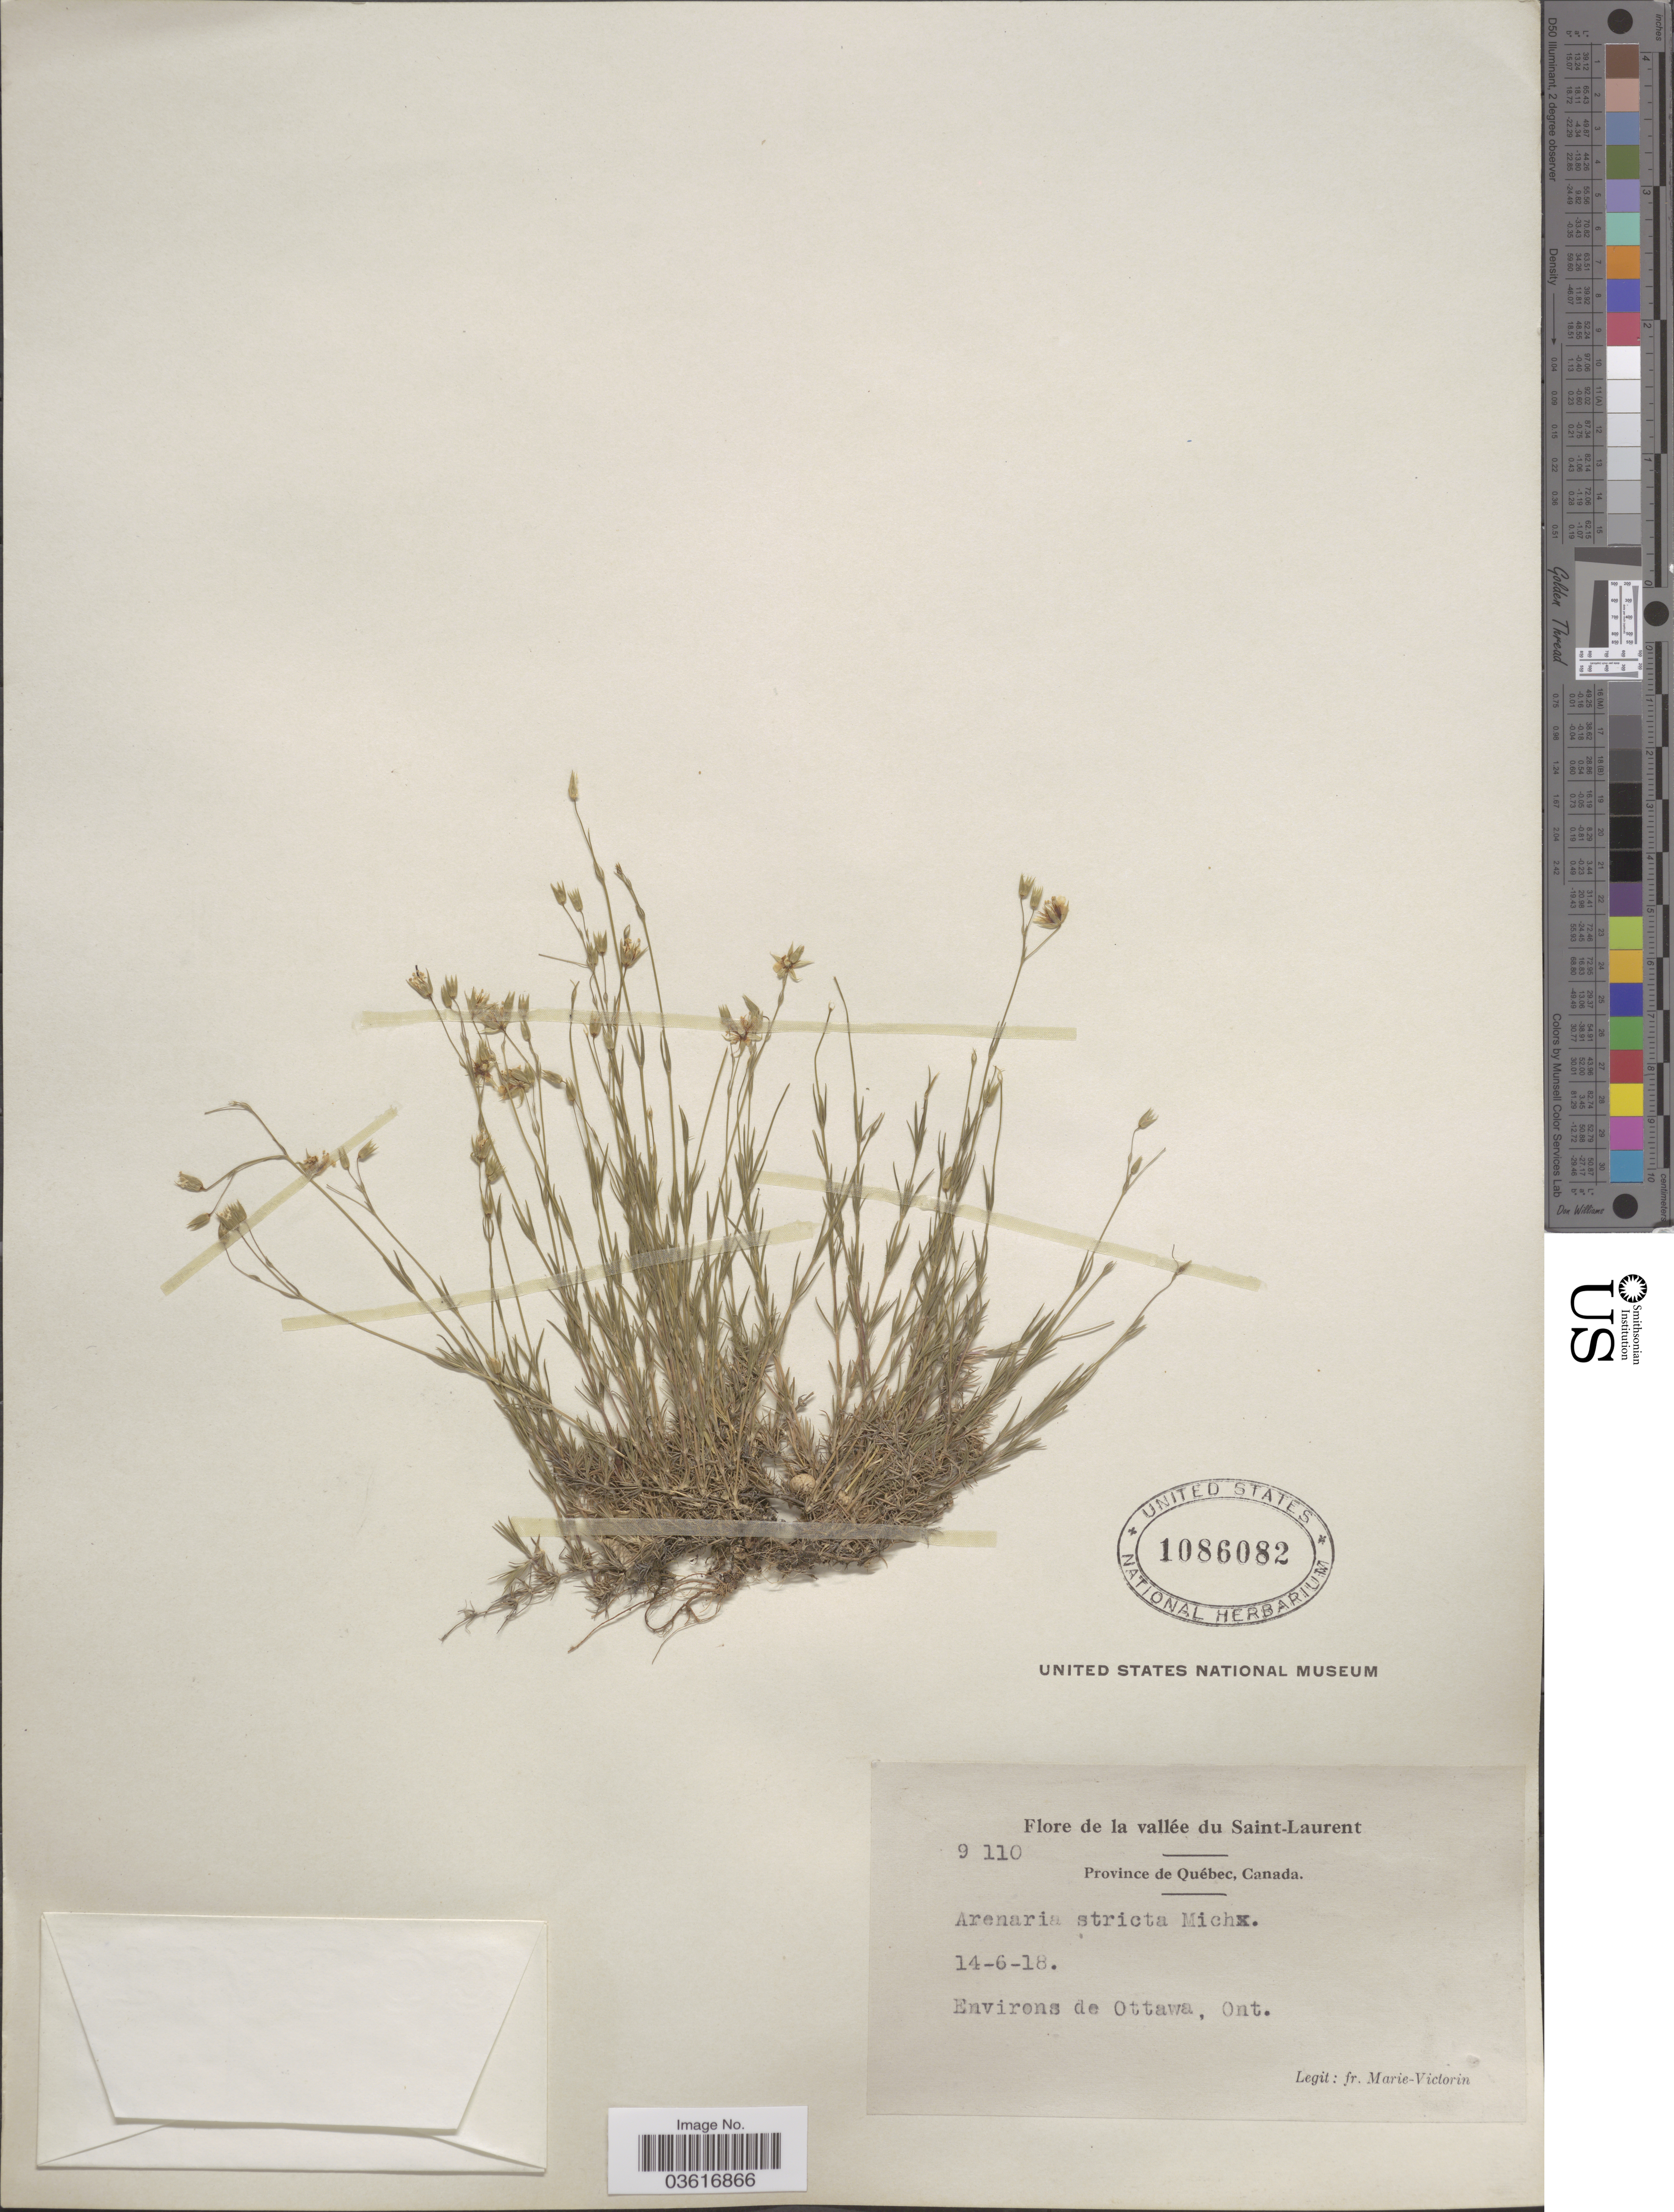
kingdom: Plantae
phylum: Tracheophyta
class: Magnoliopsida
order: Caryophyllales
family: Caryophyllaceae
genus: Minuartia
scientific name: Minuartia stricta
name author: (Sw.) Hiern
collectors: F. Marie-Victorin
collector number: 9110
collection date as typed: Transcribed d/m/y: 14/6/18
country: Canada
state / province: Ontario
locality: Vallée du Saint-Laurent. Environs de Ottawa.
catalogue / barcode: US 1086082